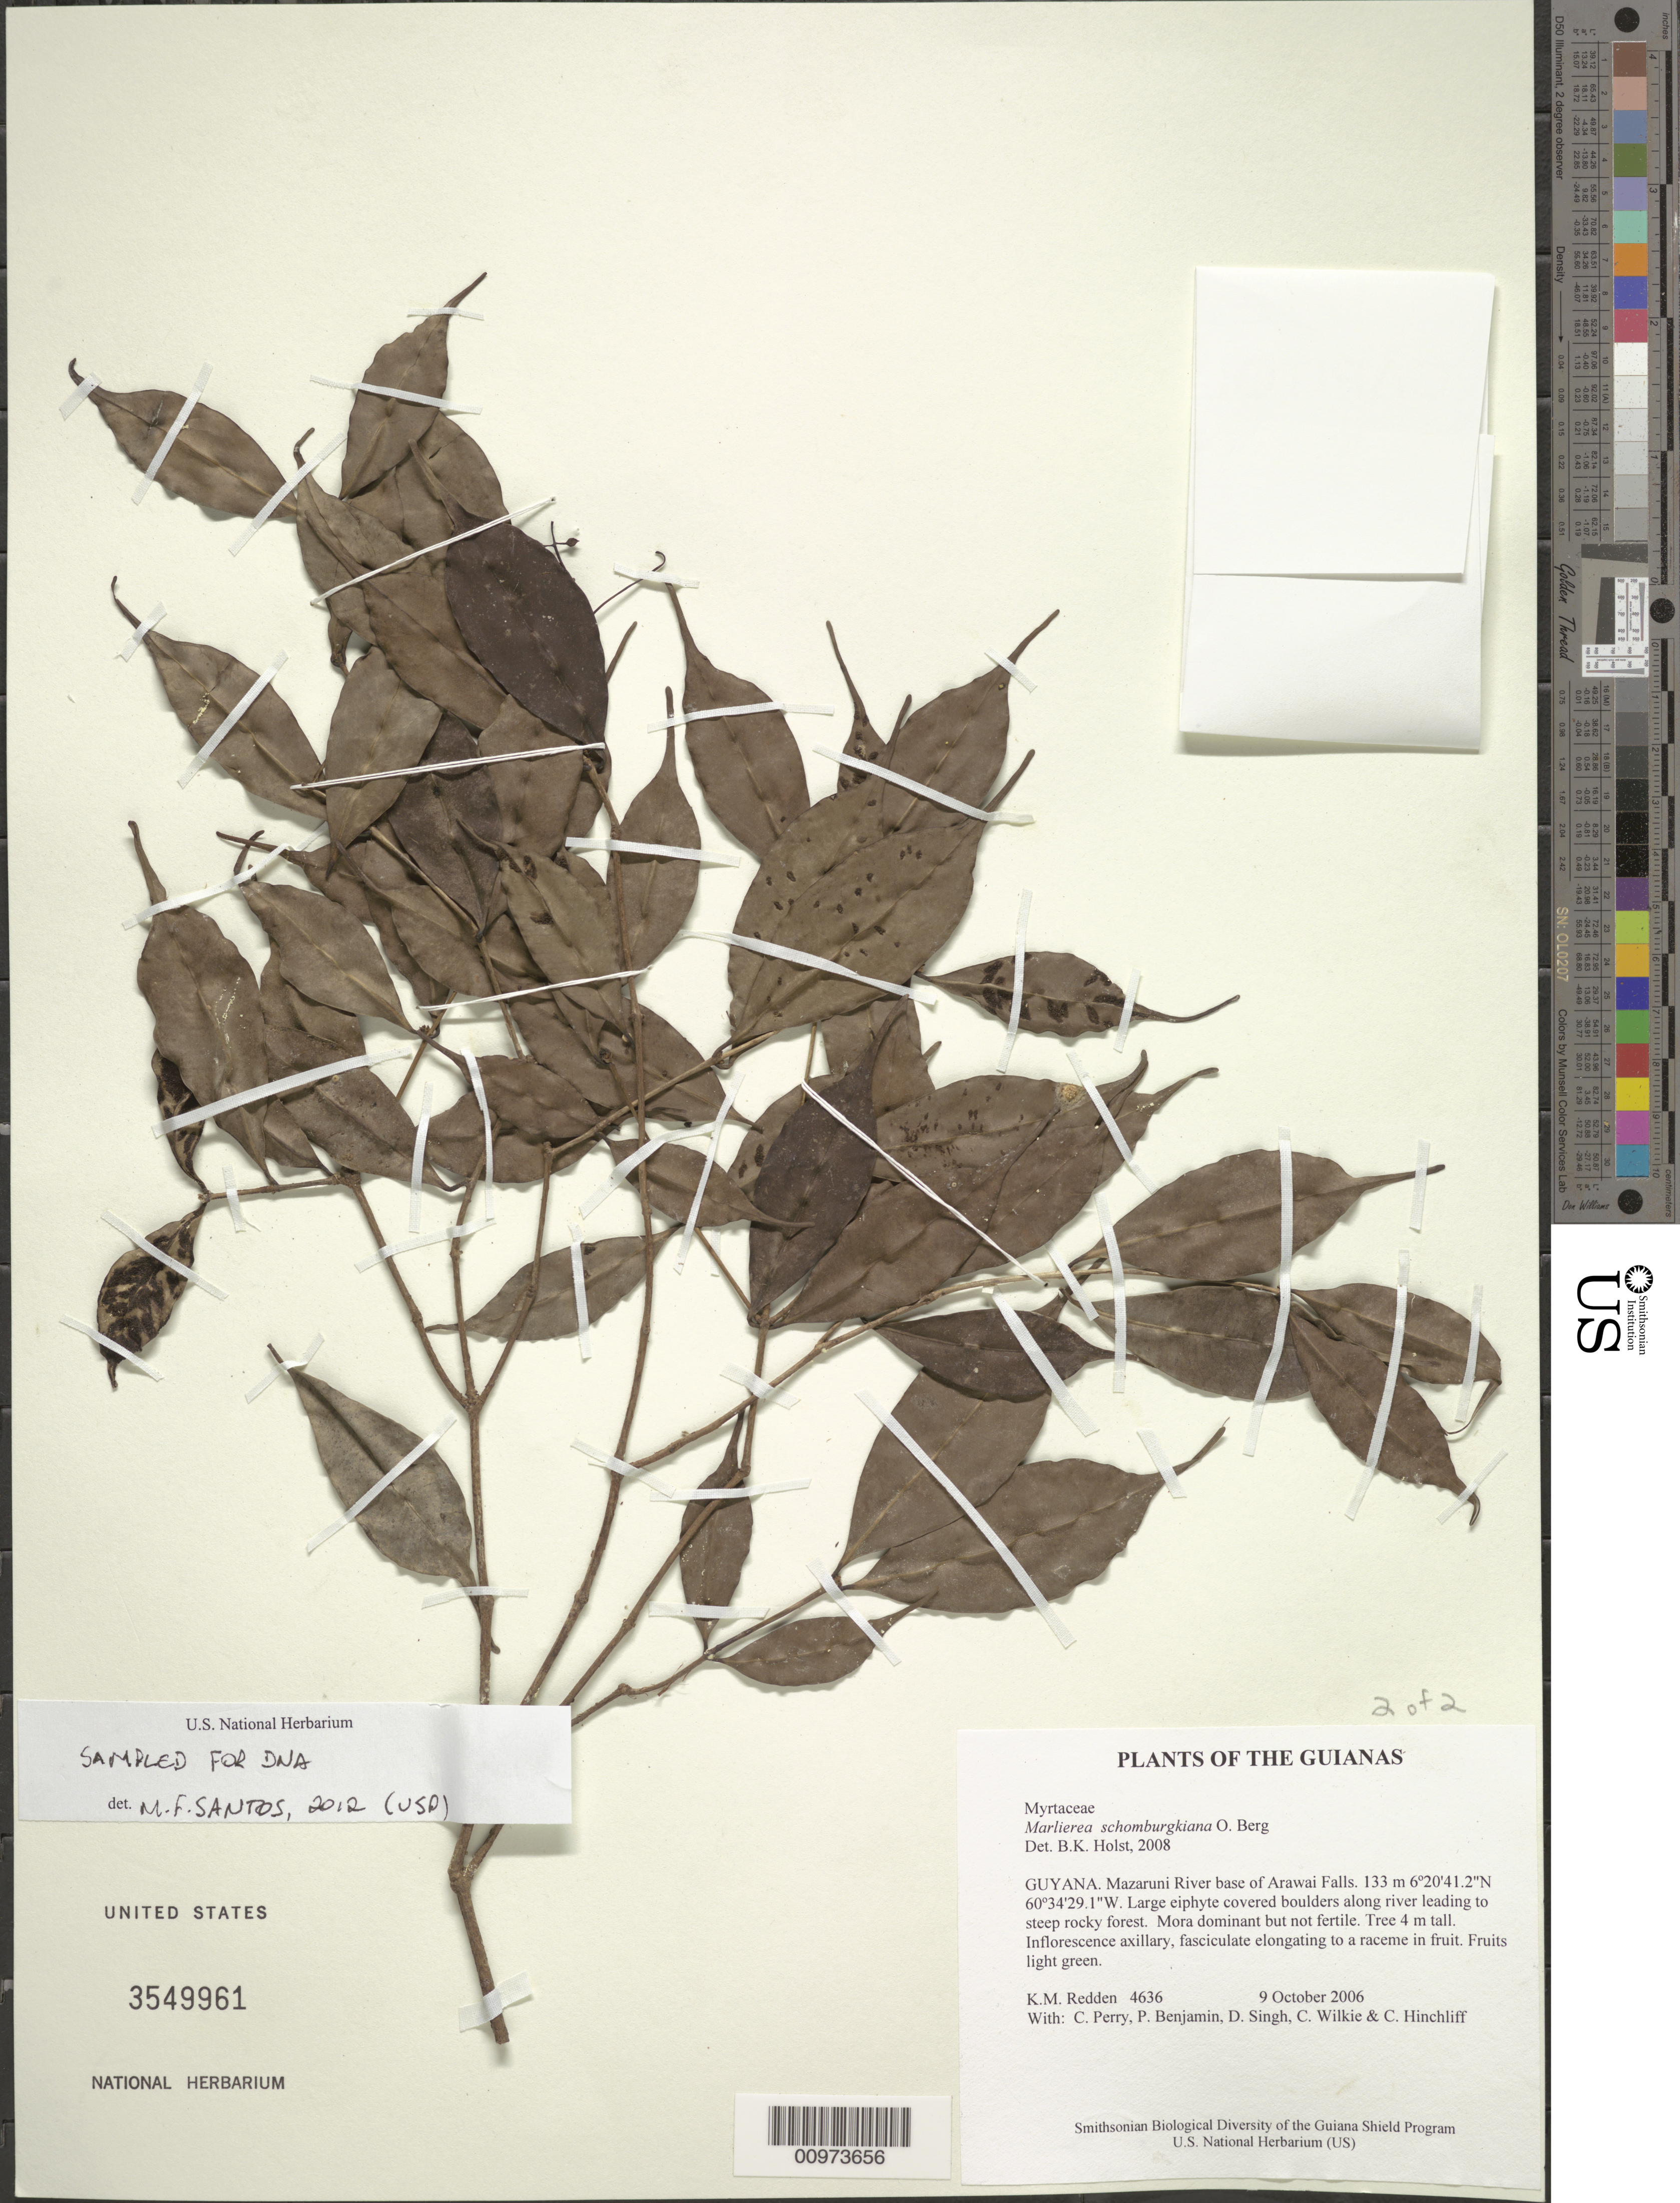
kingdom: Plantae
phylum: Tracheophyta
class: Magnoliopsida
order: Myrtales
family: Myrtaceae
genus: Myrcia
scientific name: Myrcia neoschomburgkiana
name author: E. Lucas & C.E. Wilson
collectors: K. M. Redden, C. Perry, P. Benjamin, D. Singh, C. Wilkie & C. E. Hinchliff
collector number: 4636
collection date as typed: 9 October 2006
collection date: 2006-10-09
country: Guyana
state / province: Cuyuni-Mazaruni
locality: Mazaruni River base of Arawai Falls.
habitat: Large epiphyte covered boulders along river leading to steep rocky forest. Mora dominant but not fertile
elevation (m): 133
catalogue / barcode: US 3549961